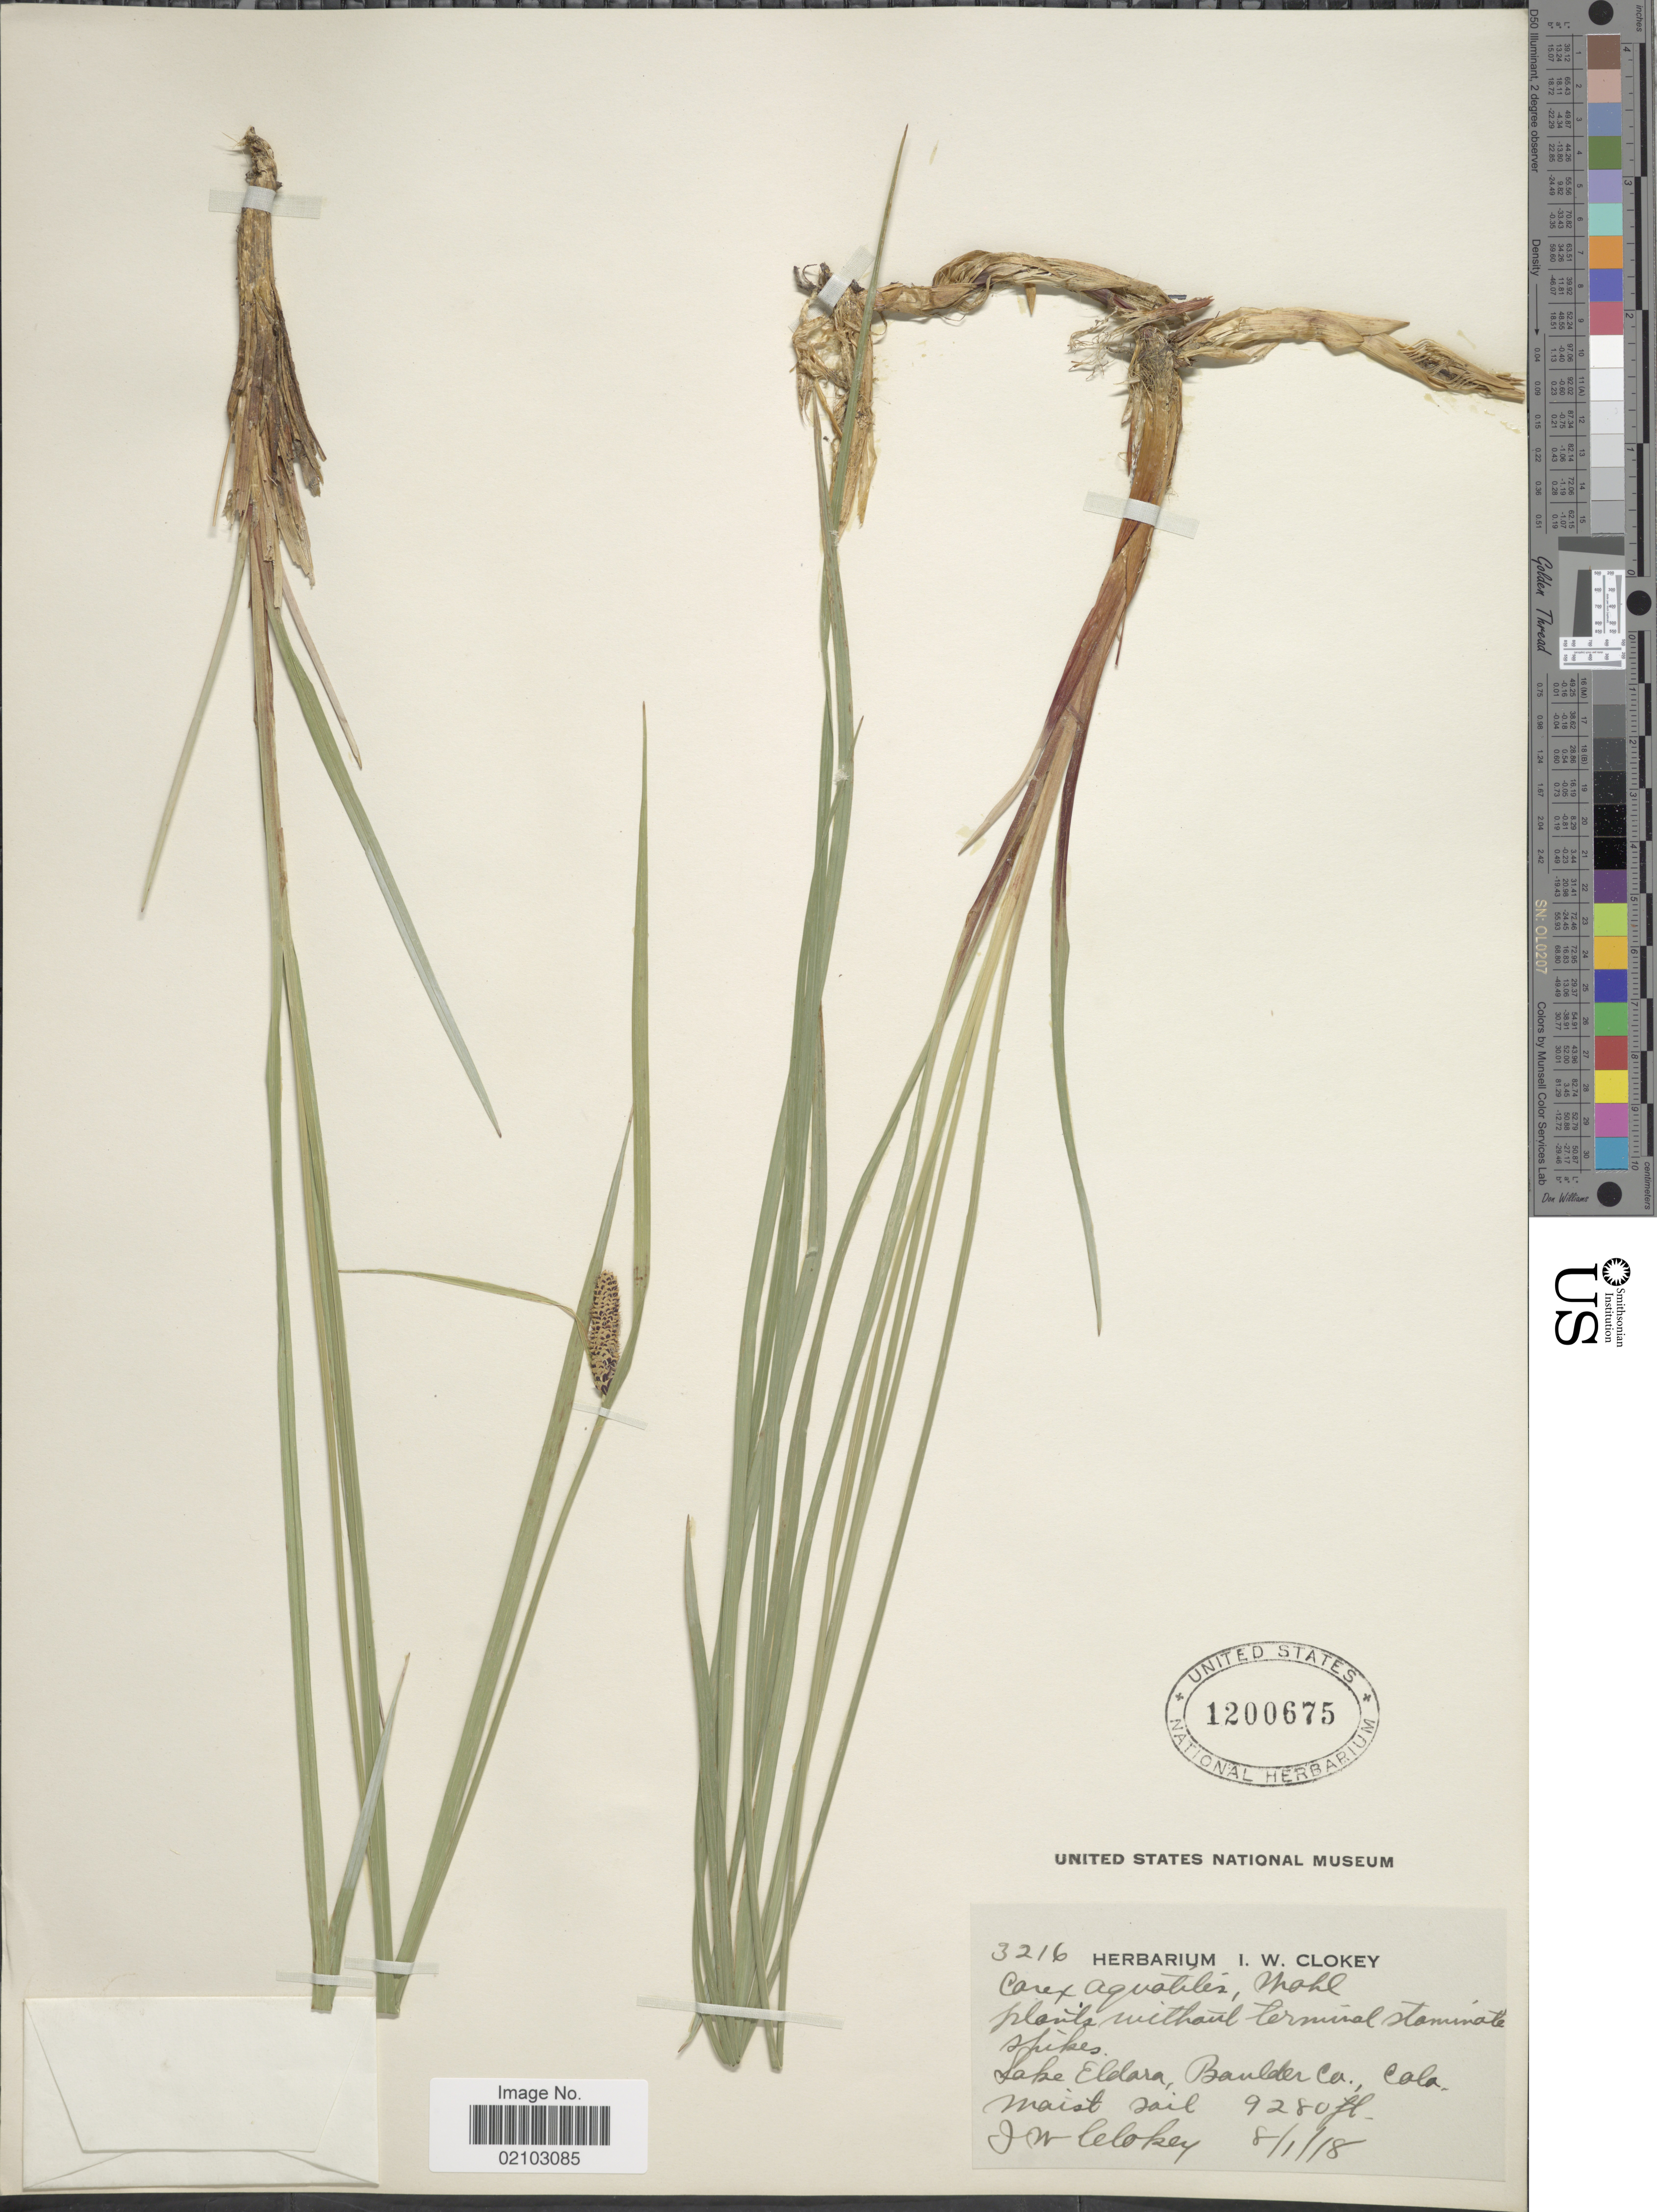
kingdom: Plantae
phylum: Tracheophyta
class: Liliopsida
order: Poales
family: Cyperaceae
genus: Carex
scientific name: Carex aquatilis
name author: Wahlenb.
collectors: I. W. Clokey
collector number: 3216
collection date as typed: Transcribed d/m/y: 1/8/18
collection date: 1918-08-01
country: United States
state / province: Colorado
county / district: Boulder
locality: Lake Eldora, Boulder Co.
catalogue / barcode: US 1200675